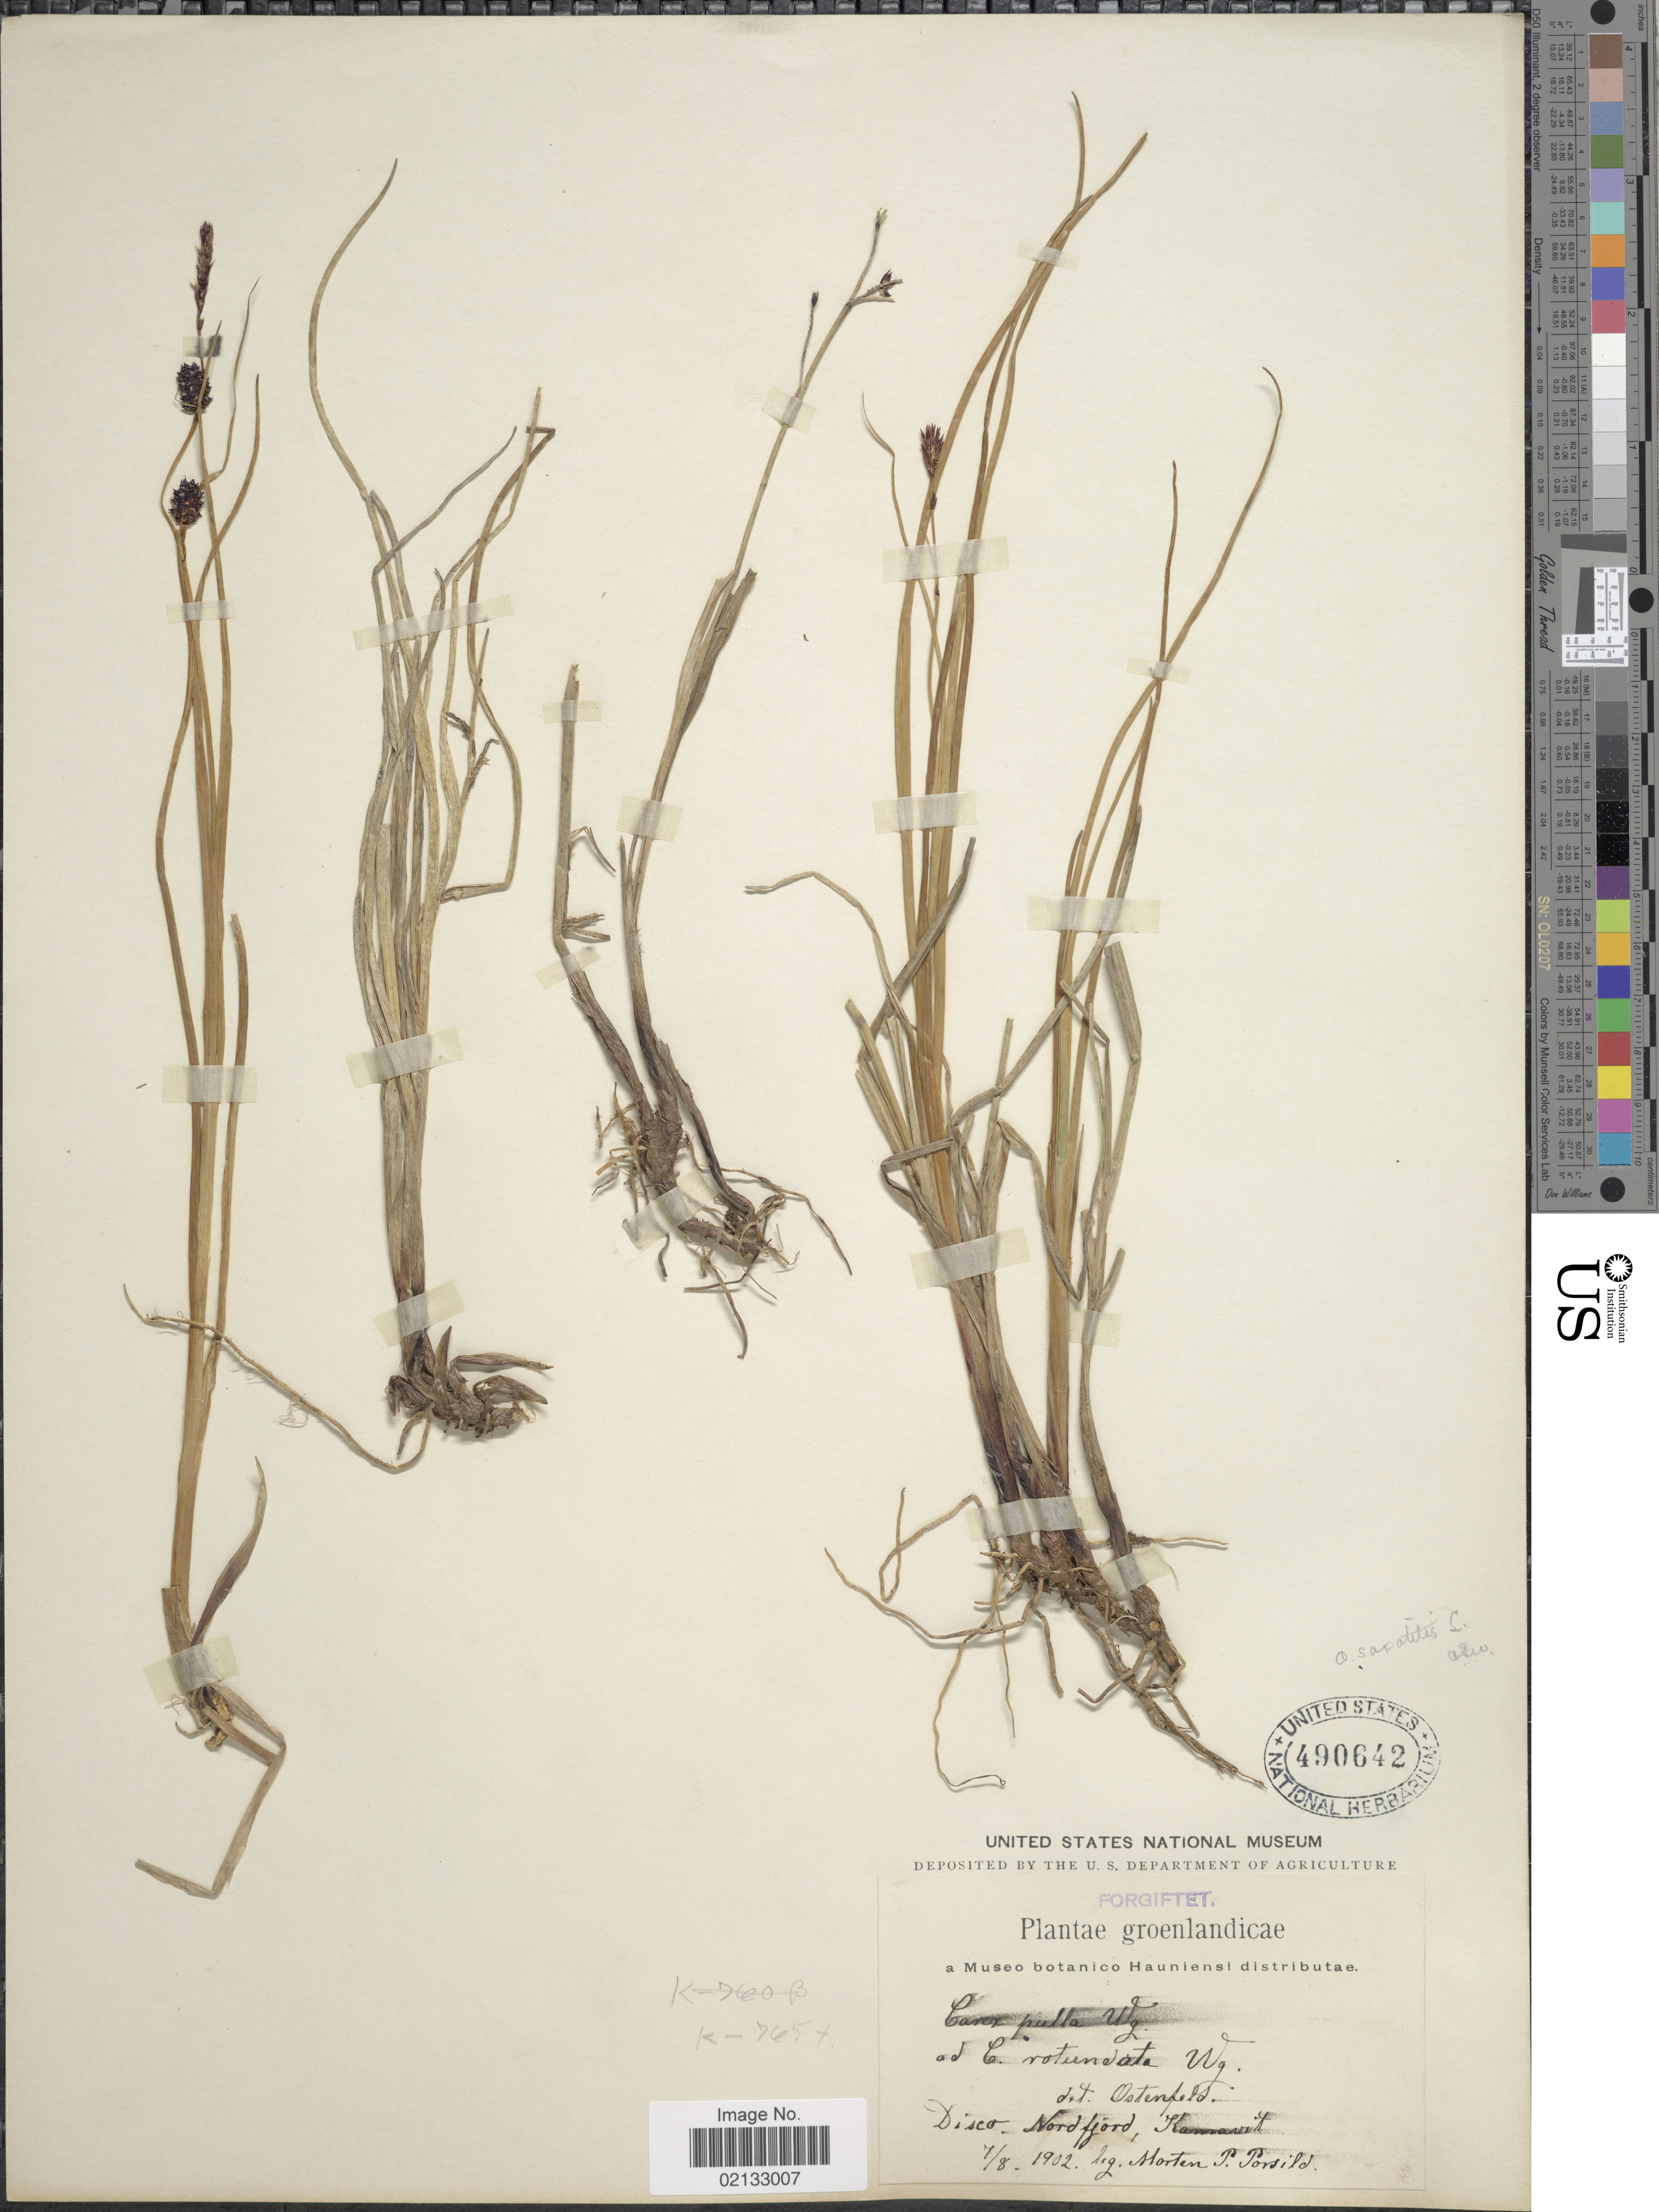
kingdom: Plantae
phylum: Tracheophyta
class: Liliopsida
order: Poales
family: Cyperaceae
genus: Carex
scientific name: Carex saxatilis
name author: L.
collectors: M. P. Porsild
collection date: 1902-08-07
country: Greenland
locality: Groenlandicae. Disco. Nordfjord, Kamavit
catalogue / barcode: US 490642